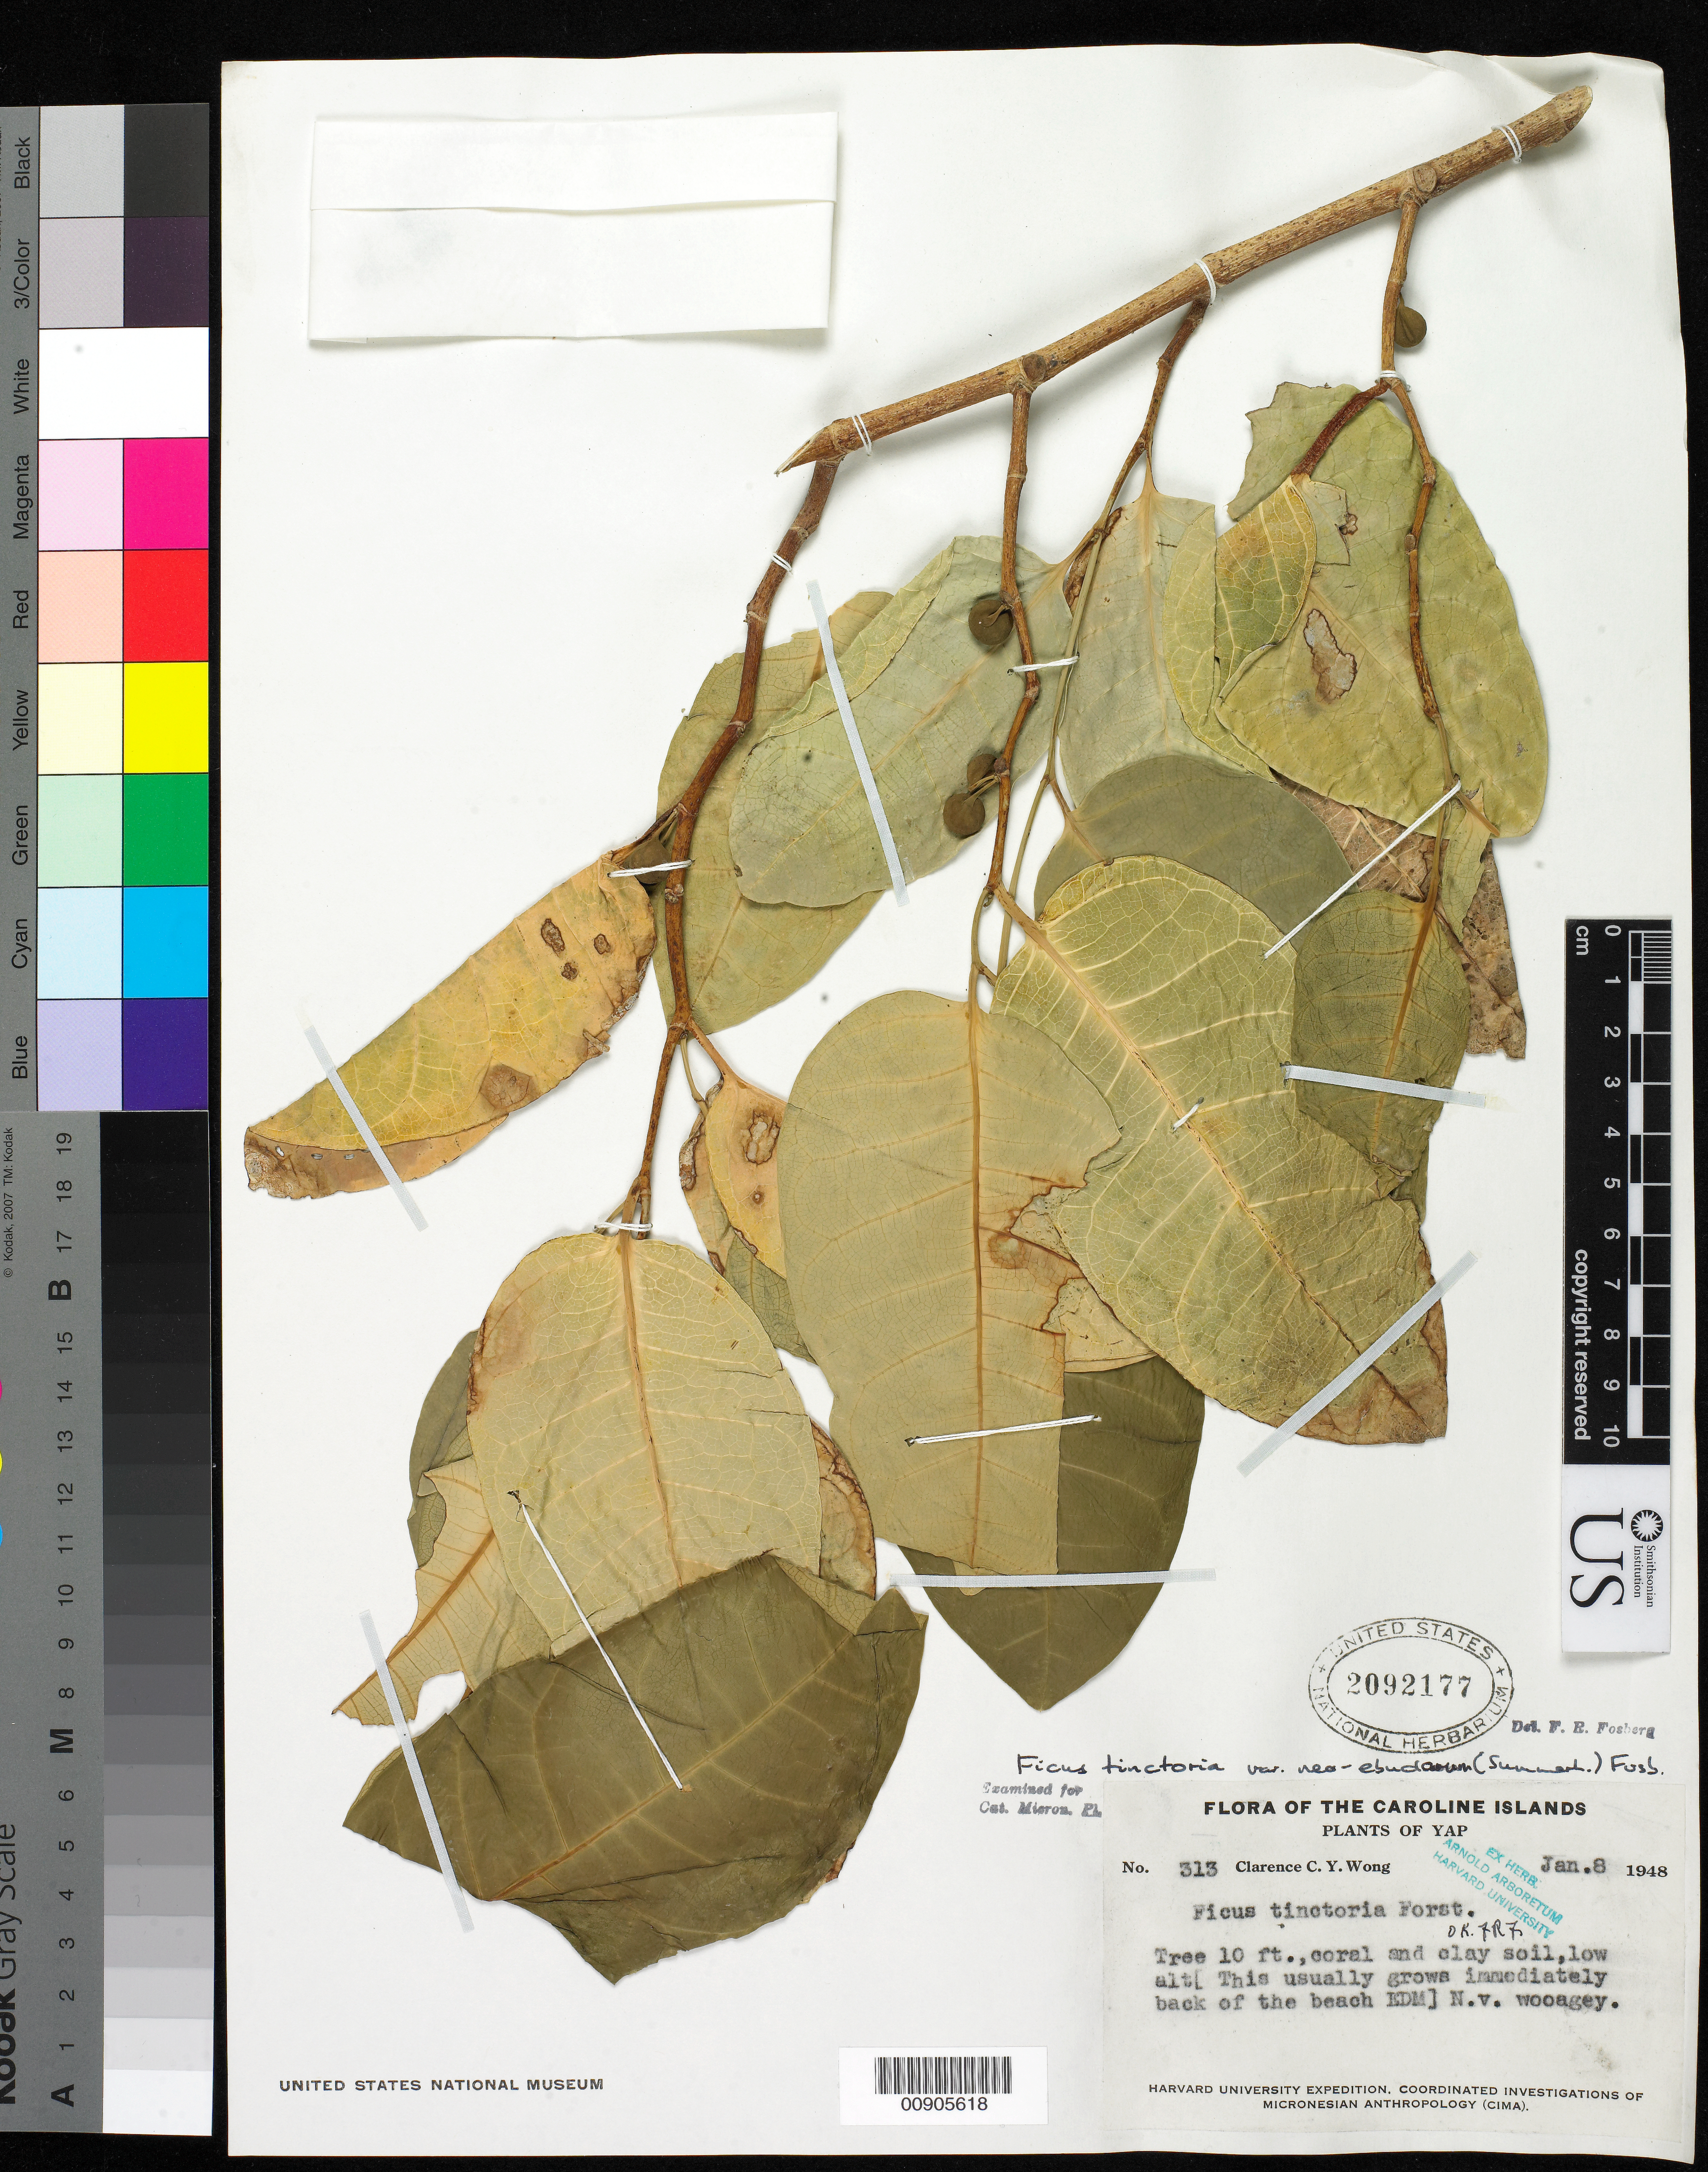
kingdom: Plantae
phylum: Tracheophyta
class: Magnoliopsida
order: Rosales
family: Moraceae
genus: Ficus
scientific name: Ficus tinctoria var. neoebudarum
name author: (Summerh.) Fosberg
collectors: C. Wong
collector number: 313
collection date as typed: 08 Jan 1948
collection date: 1948-01-08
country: Papua New Guinea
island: New Guinea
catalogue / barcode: US 2092177